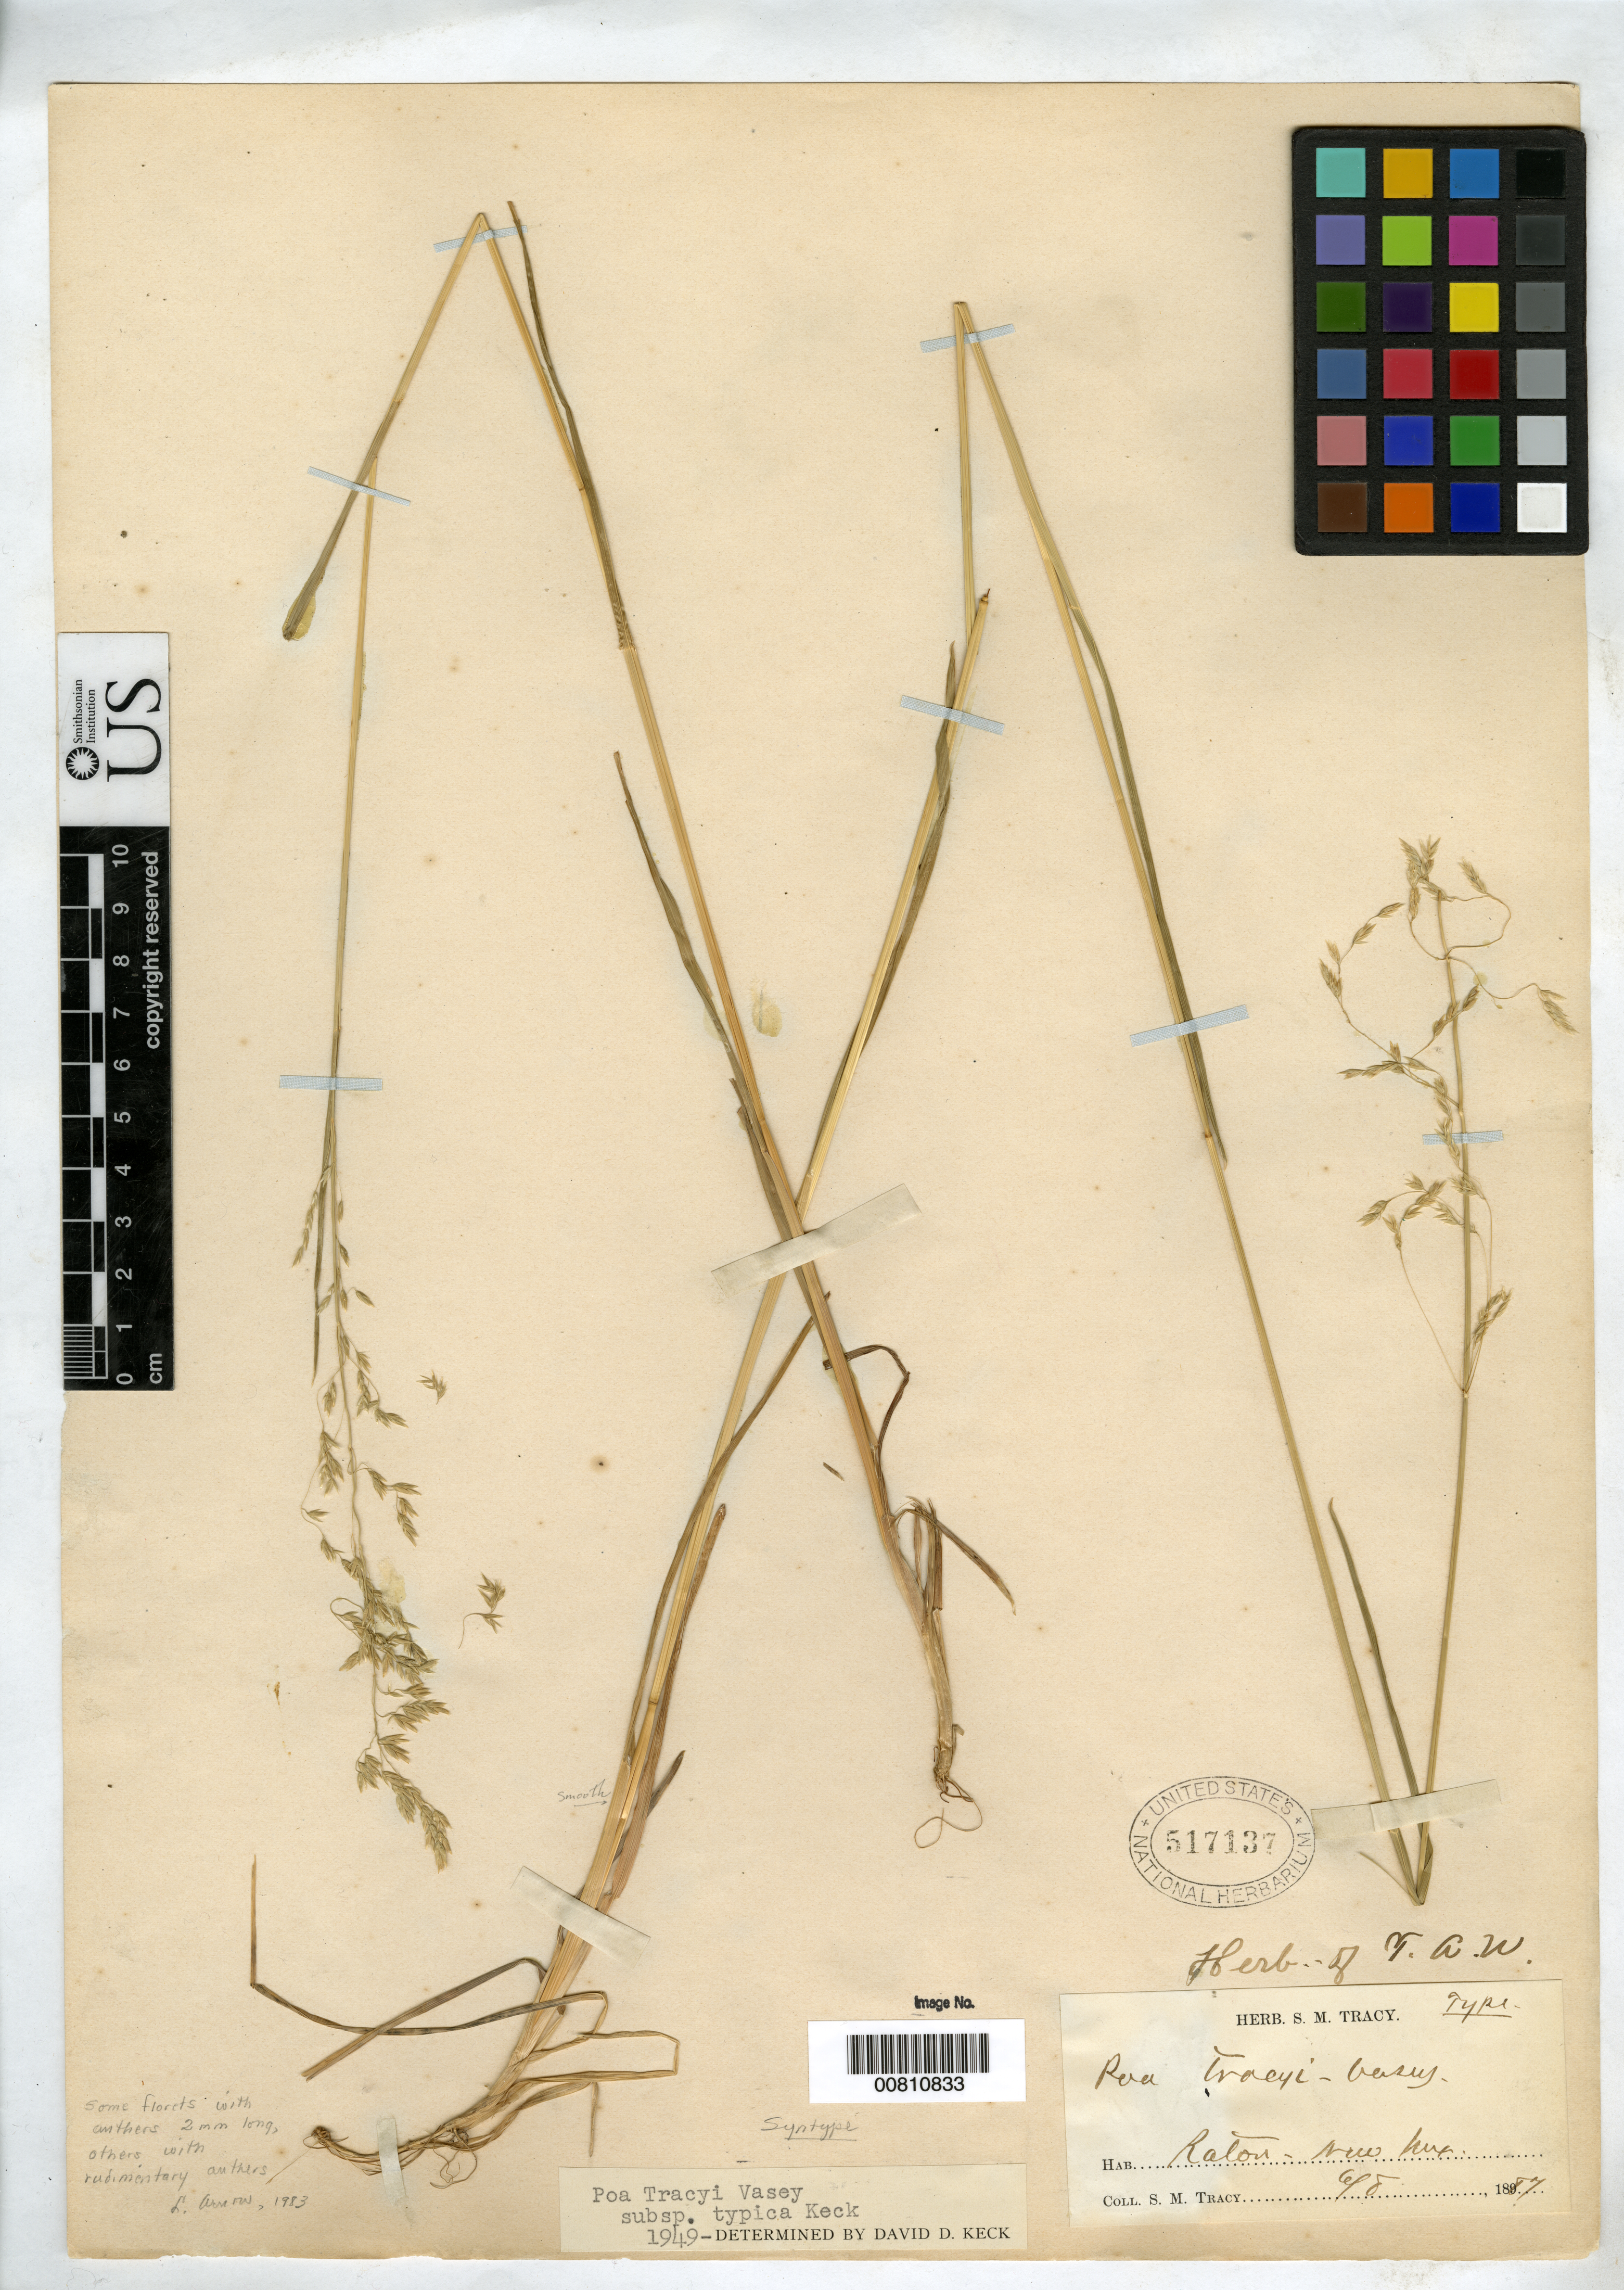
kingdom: Plantae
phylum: Tracheophyta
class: Liliopsida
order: Poales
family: Poaceae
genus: Poa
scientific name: Poa tracyi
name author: Vasey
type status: Syntype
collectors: S. M. Tracy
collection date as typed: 08 Jun 1887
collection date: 1887-06-08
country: United States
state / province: New Mexico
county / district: Colfax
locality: Raton, New Mexico.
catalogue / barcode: US 517137